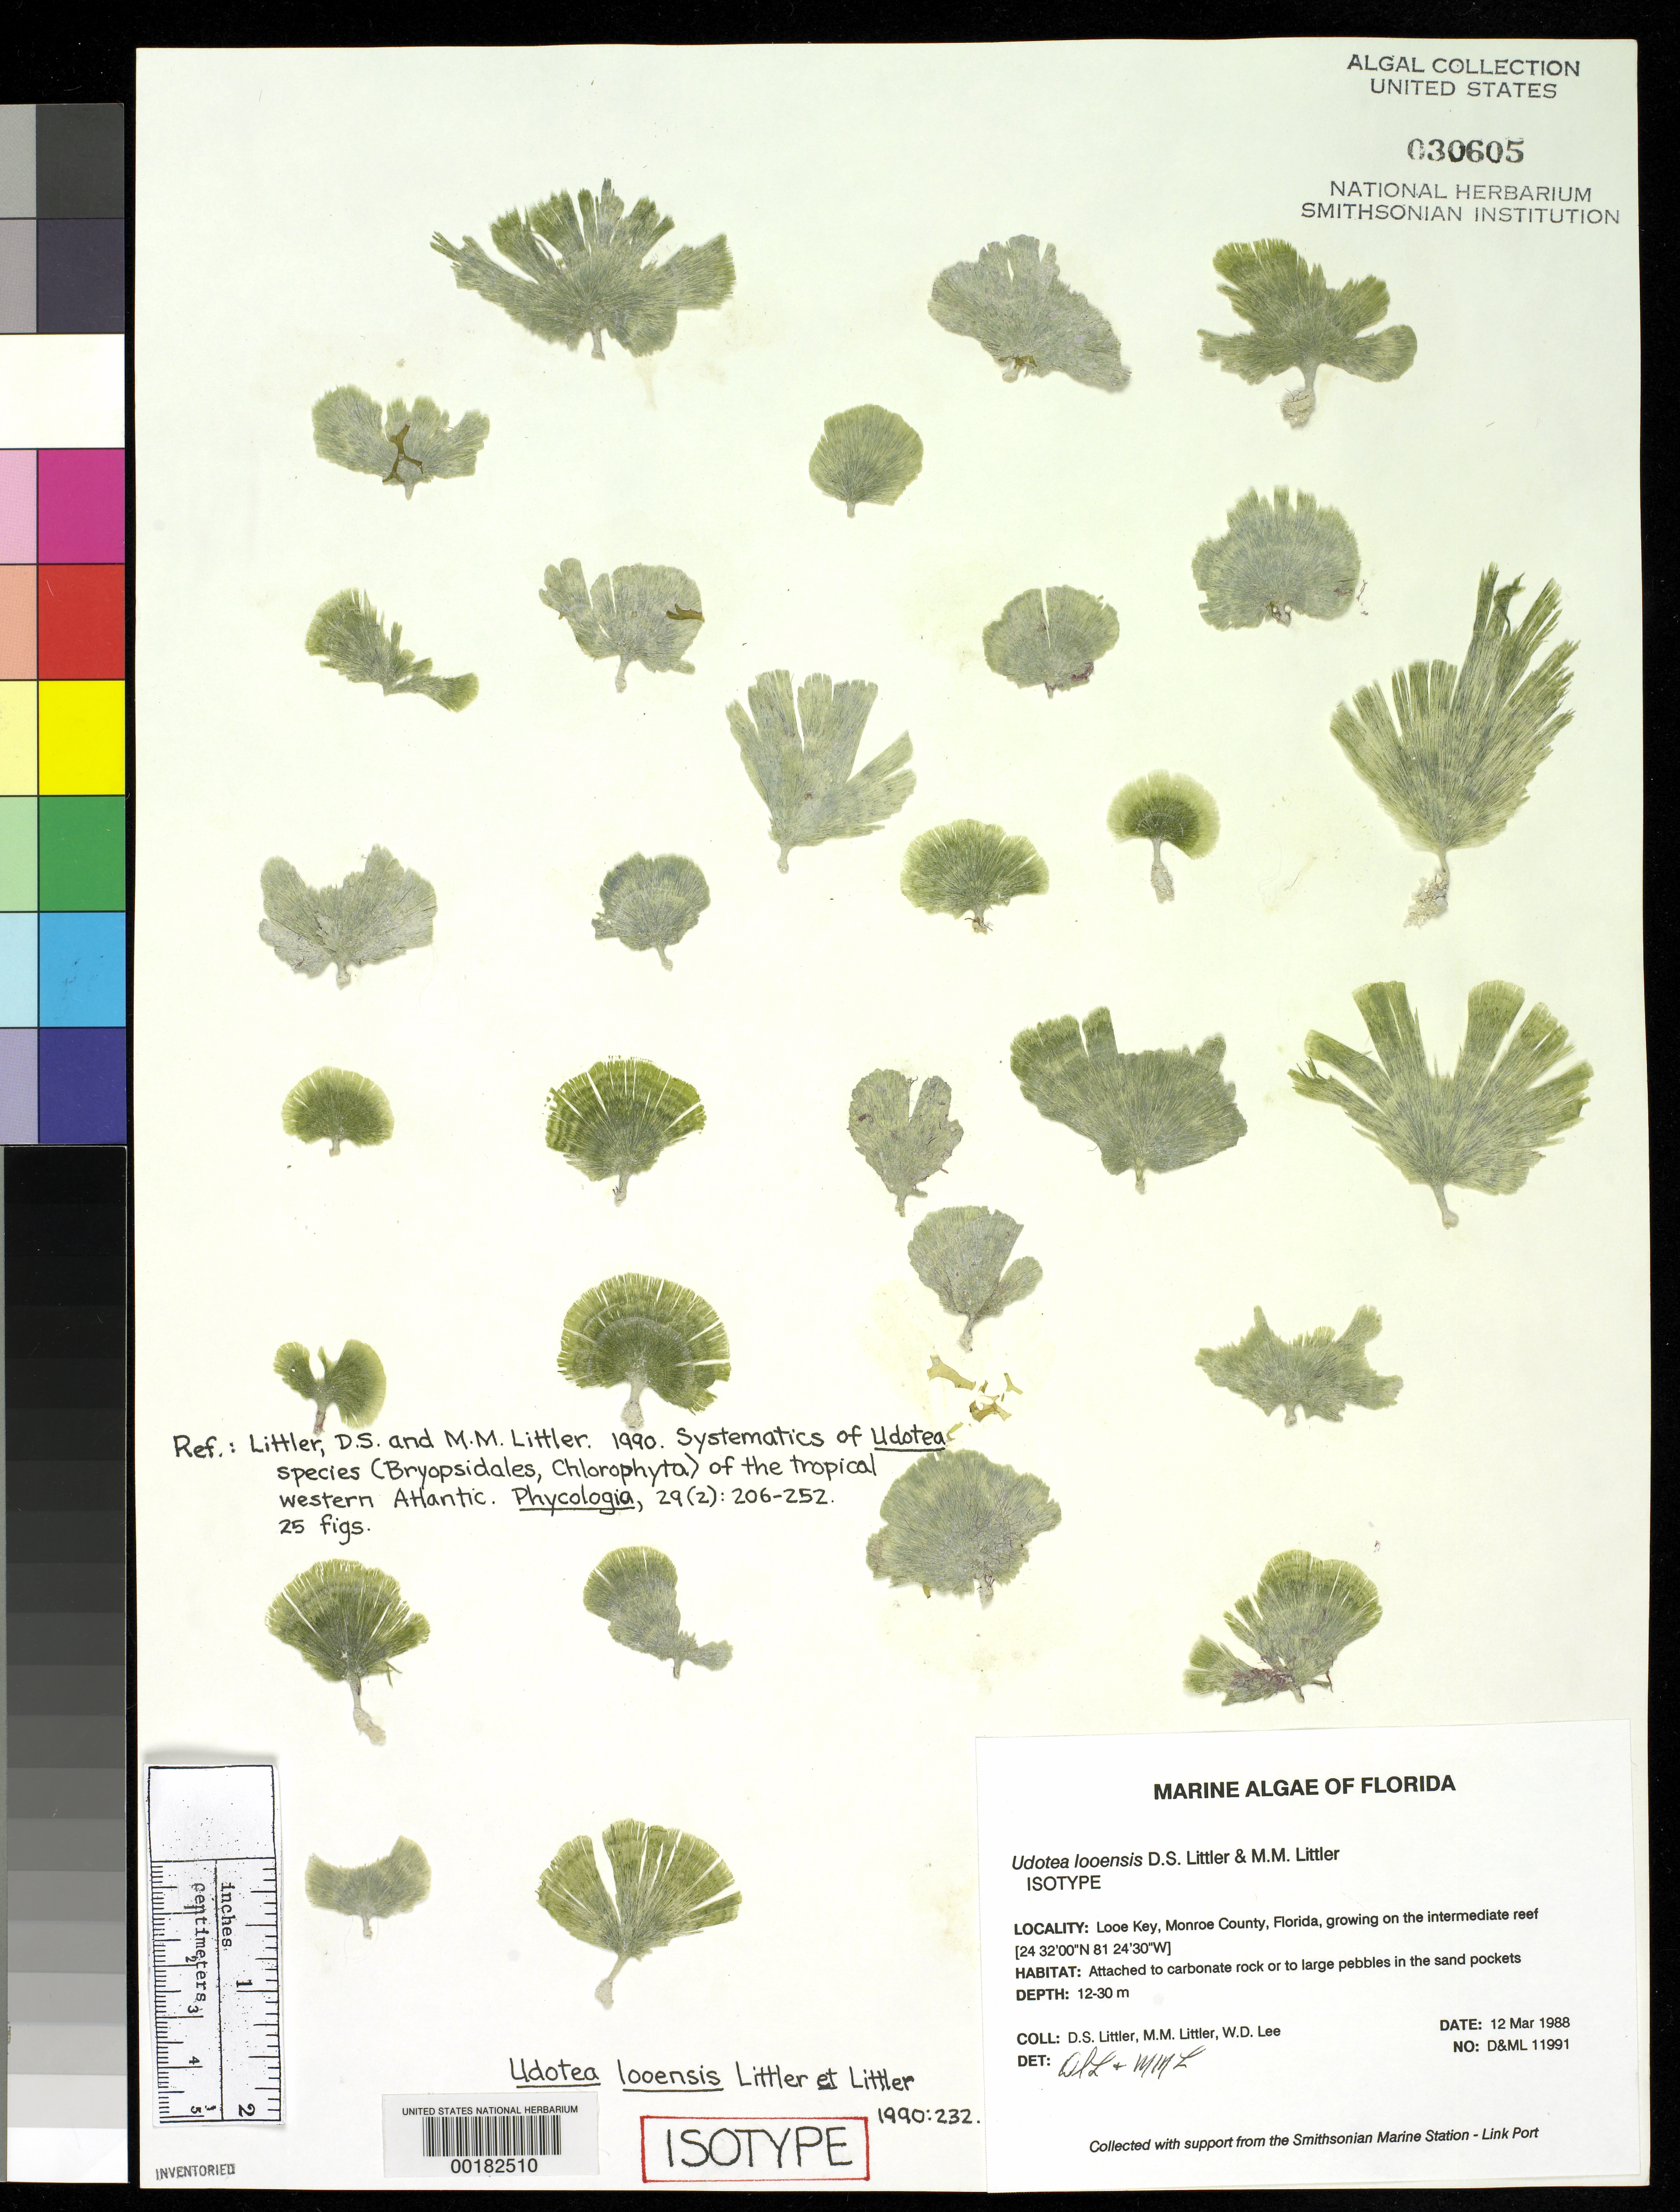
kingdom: Plantae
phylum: Chlorophyta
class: Ulvophyceae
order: Bryopsidales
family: Udoteaceae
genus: Udotea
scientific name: Udotea looensis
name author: D.S. Littler & Littler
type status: Isotype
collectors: D. S. Littler, M. M. Littler & W. Lee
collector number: D&ML 11991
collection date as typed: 12 Mar 1988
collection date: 1988-03-12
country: United States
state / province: Florida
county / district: Monroe County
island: Looe Key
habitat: On carbonate rock or on large pebbles in sand pockets.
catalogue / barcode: US 30605